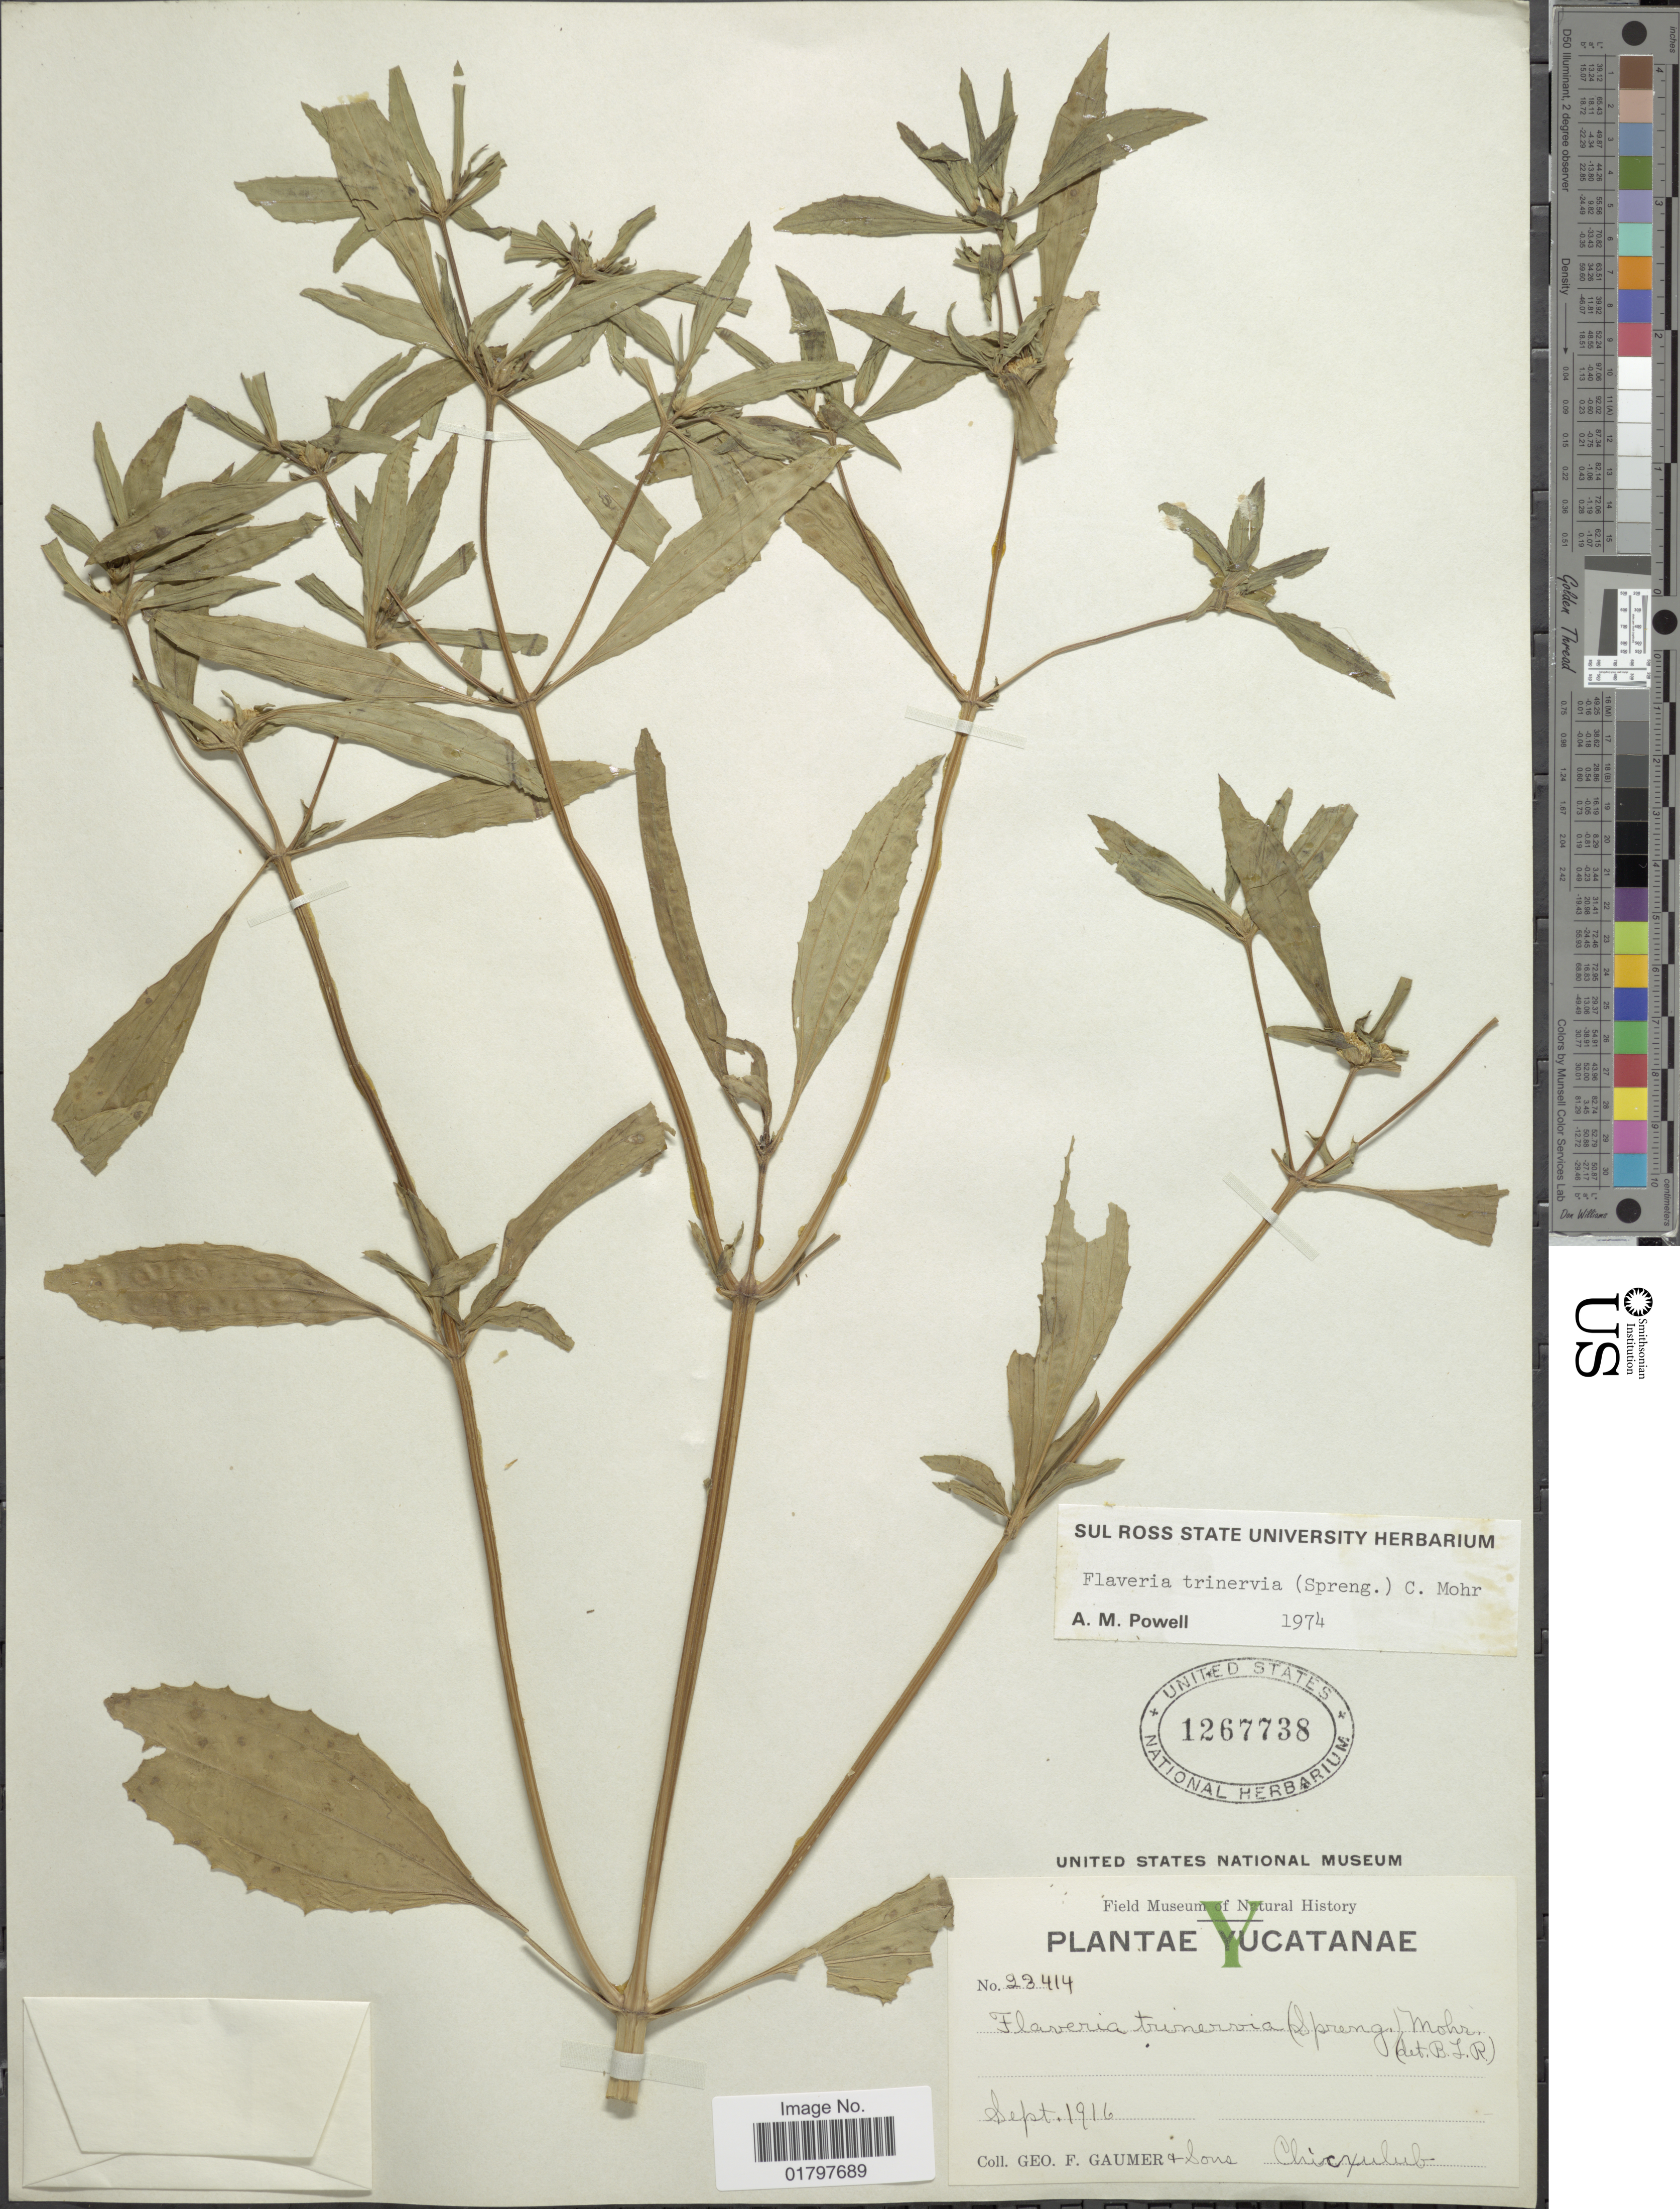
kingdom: Plantae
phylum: Tracheophyta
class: Magnoliopsida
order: Asterales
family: Asteraceae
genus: Flaveria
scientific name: Flaveria trinervia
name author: (Spreng.) C. Mohr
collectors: G. F. Gaumer & et al.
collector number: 23414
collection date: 1916-09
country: Mexico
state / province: Yucatán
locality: Chicxulub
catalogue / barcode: US 1267738